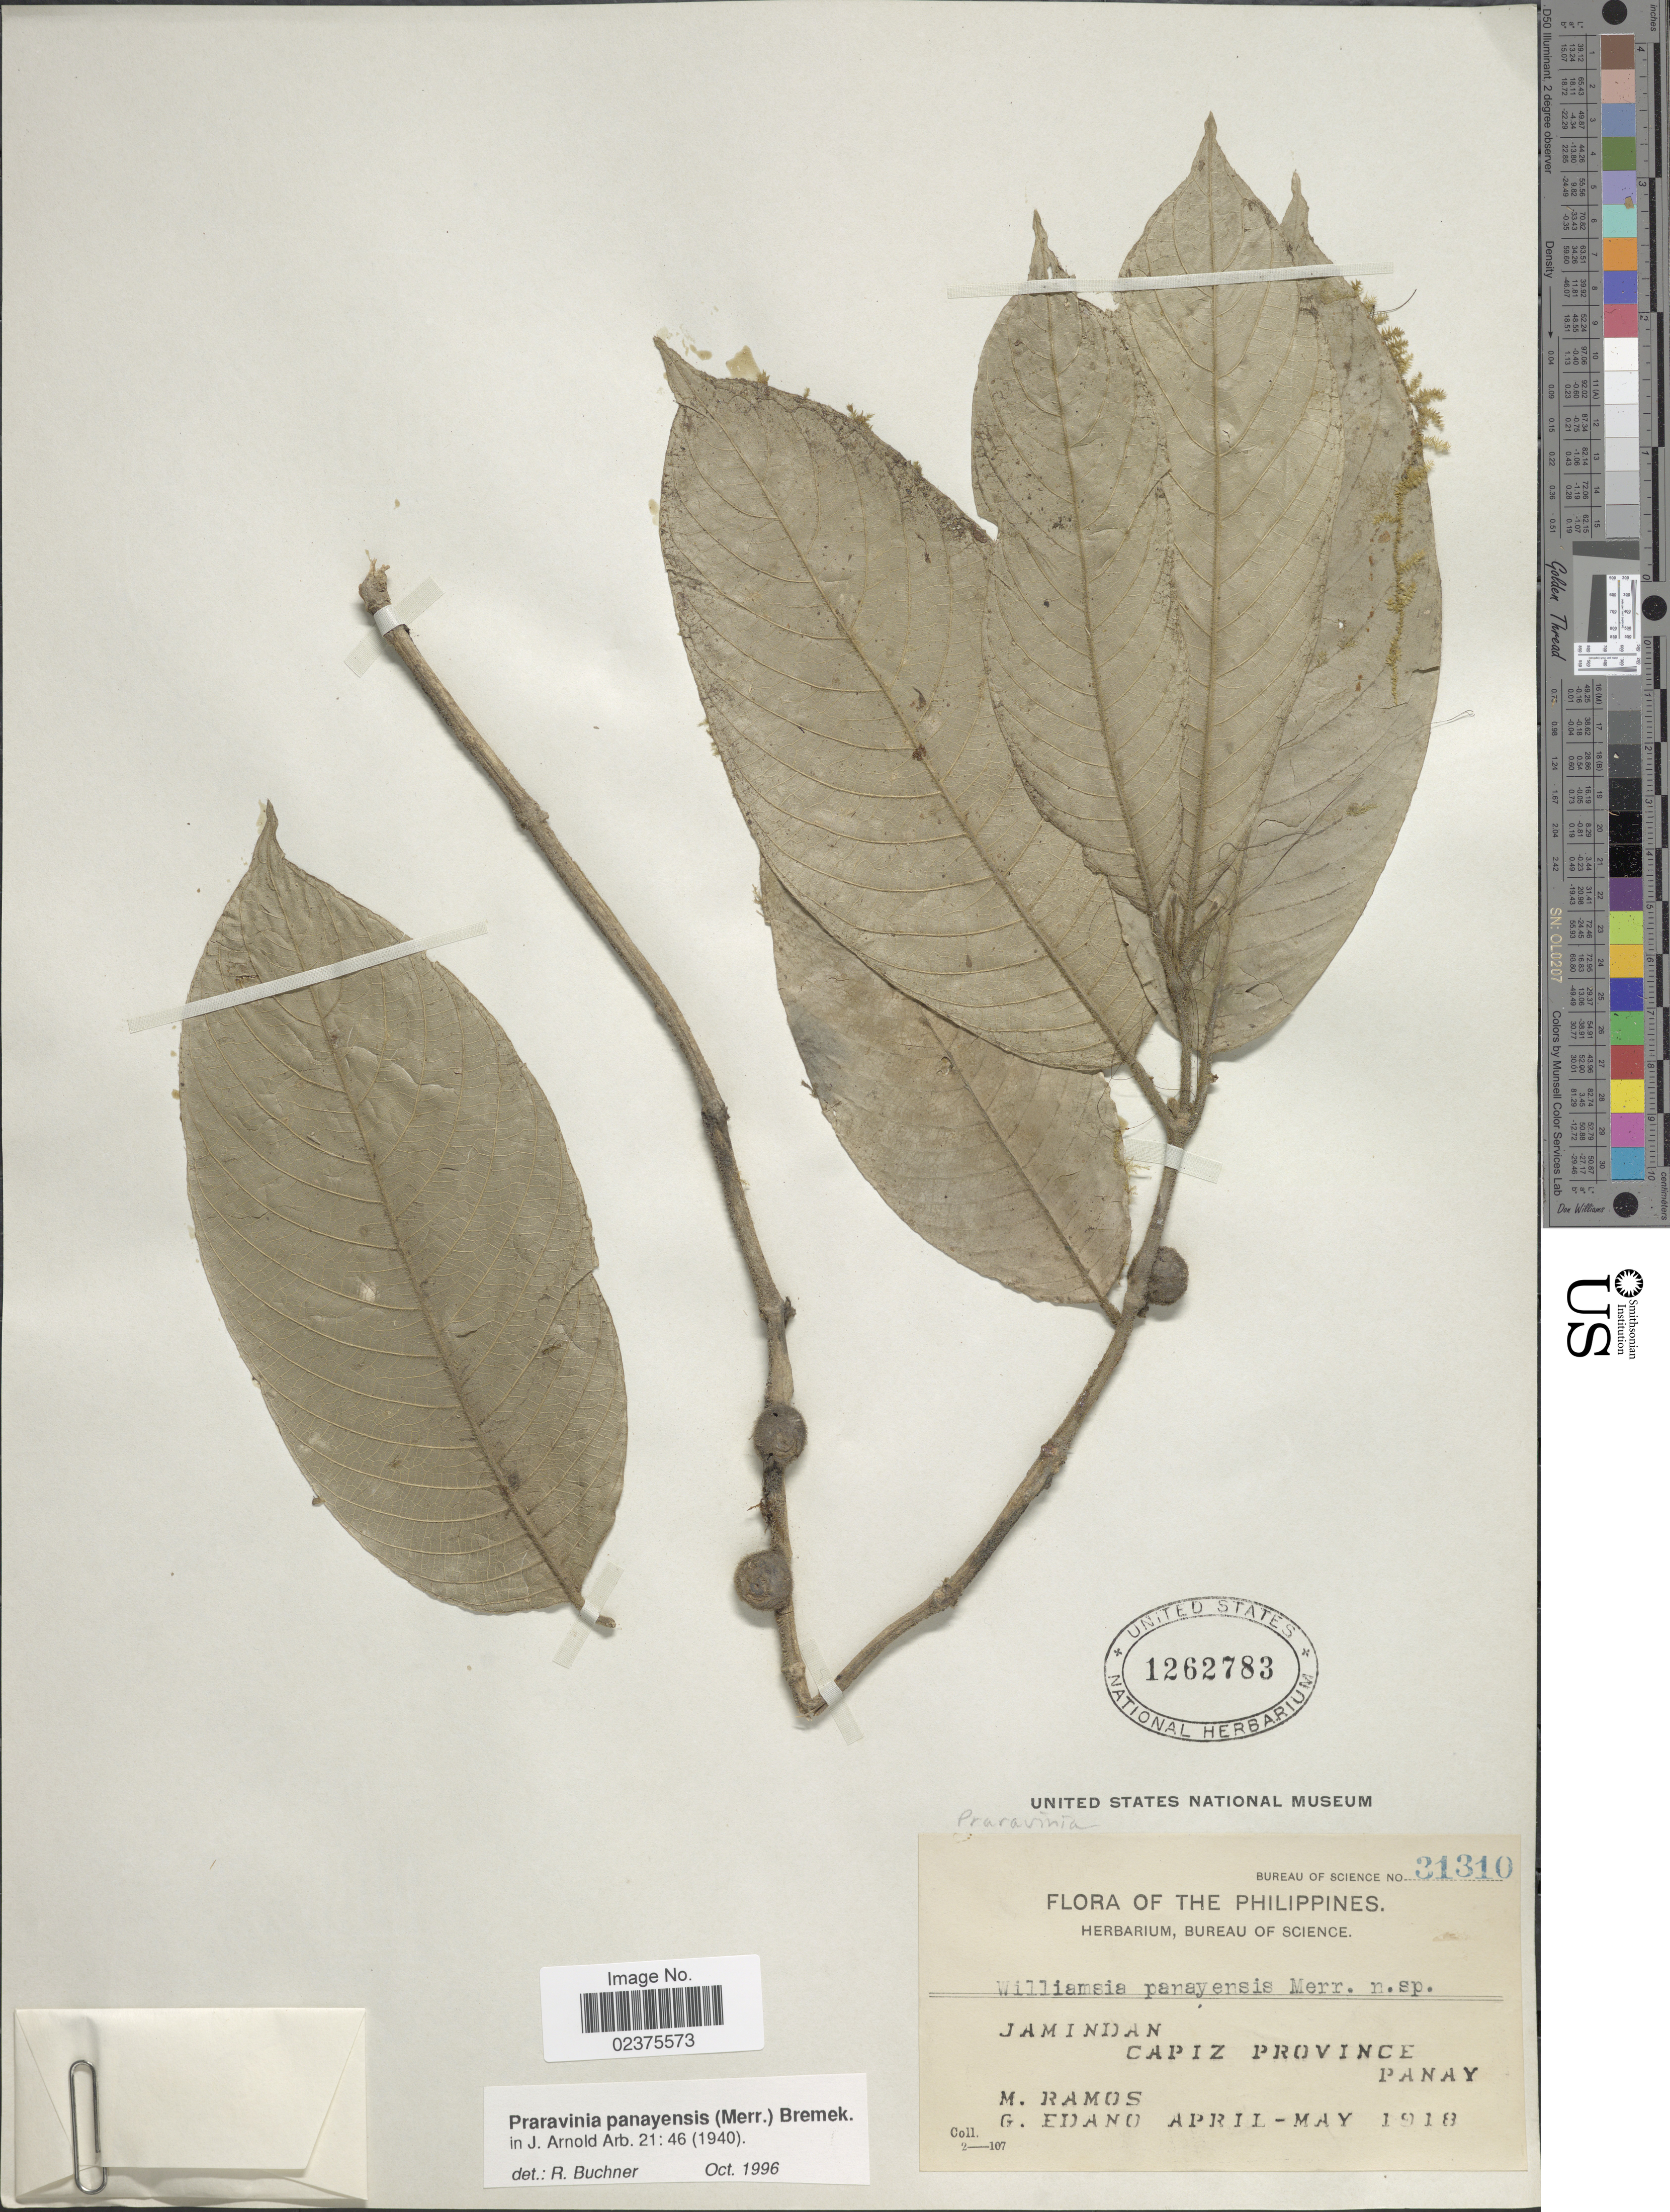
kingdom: Plantae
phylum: Tracheophyta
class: Magnoliopsida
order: Gentianales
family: Rubiaceae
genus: Praravinia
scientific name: Praravinia sablanensis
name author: (Elmer) Bremek.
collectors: M. Ramos & G. Edaño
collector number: Bureau of Science 31310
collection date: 1918-04/1918-05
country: Philippines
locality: Jamindan, Capiz Province, Panay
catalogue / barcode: US 1262783